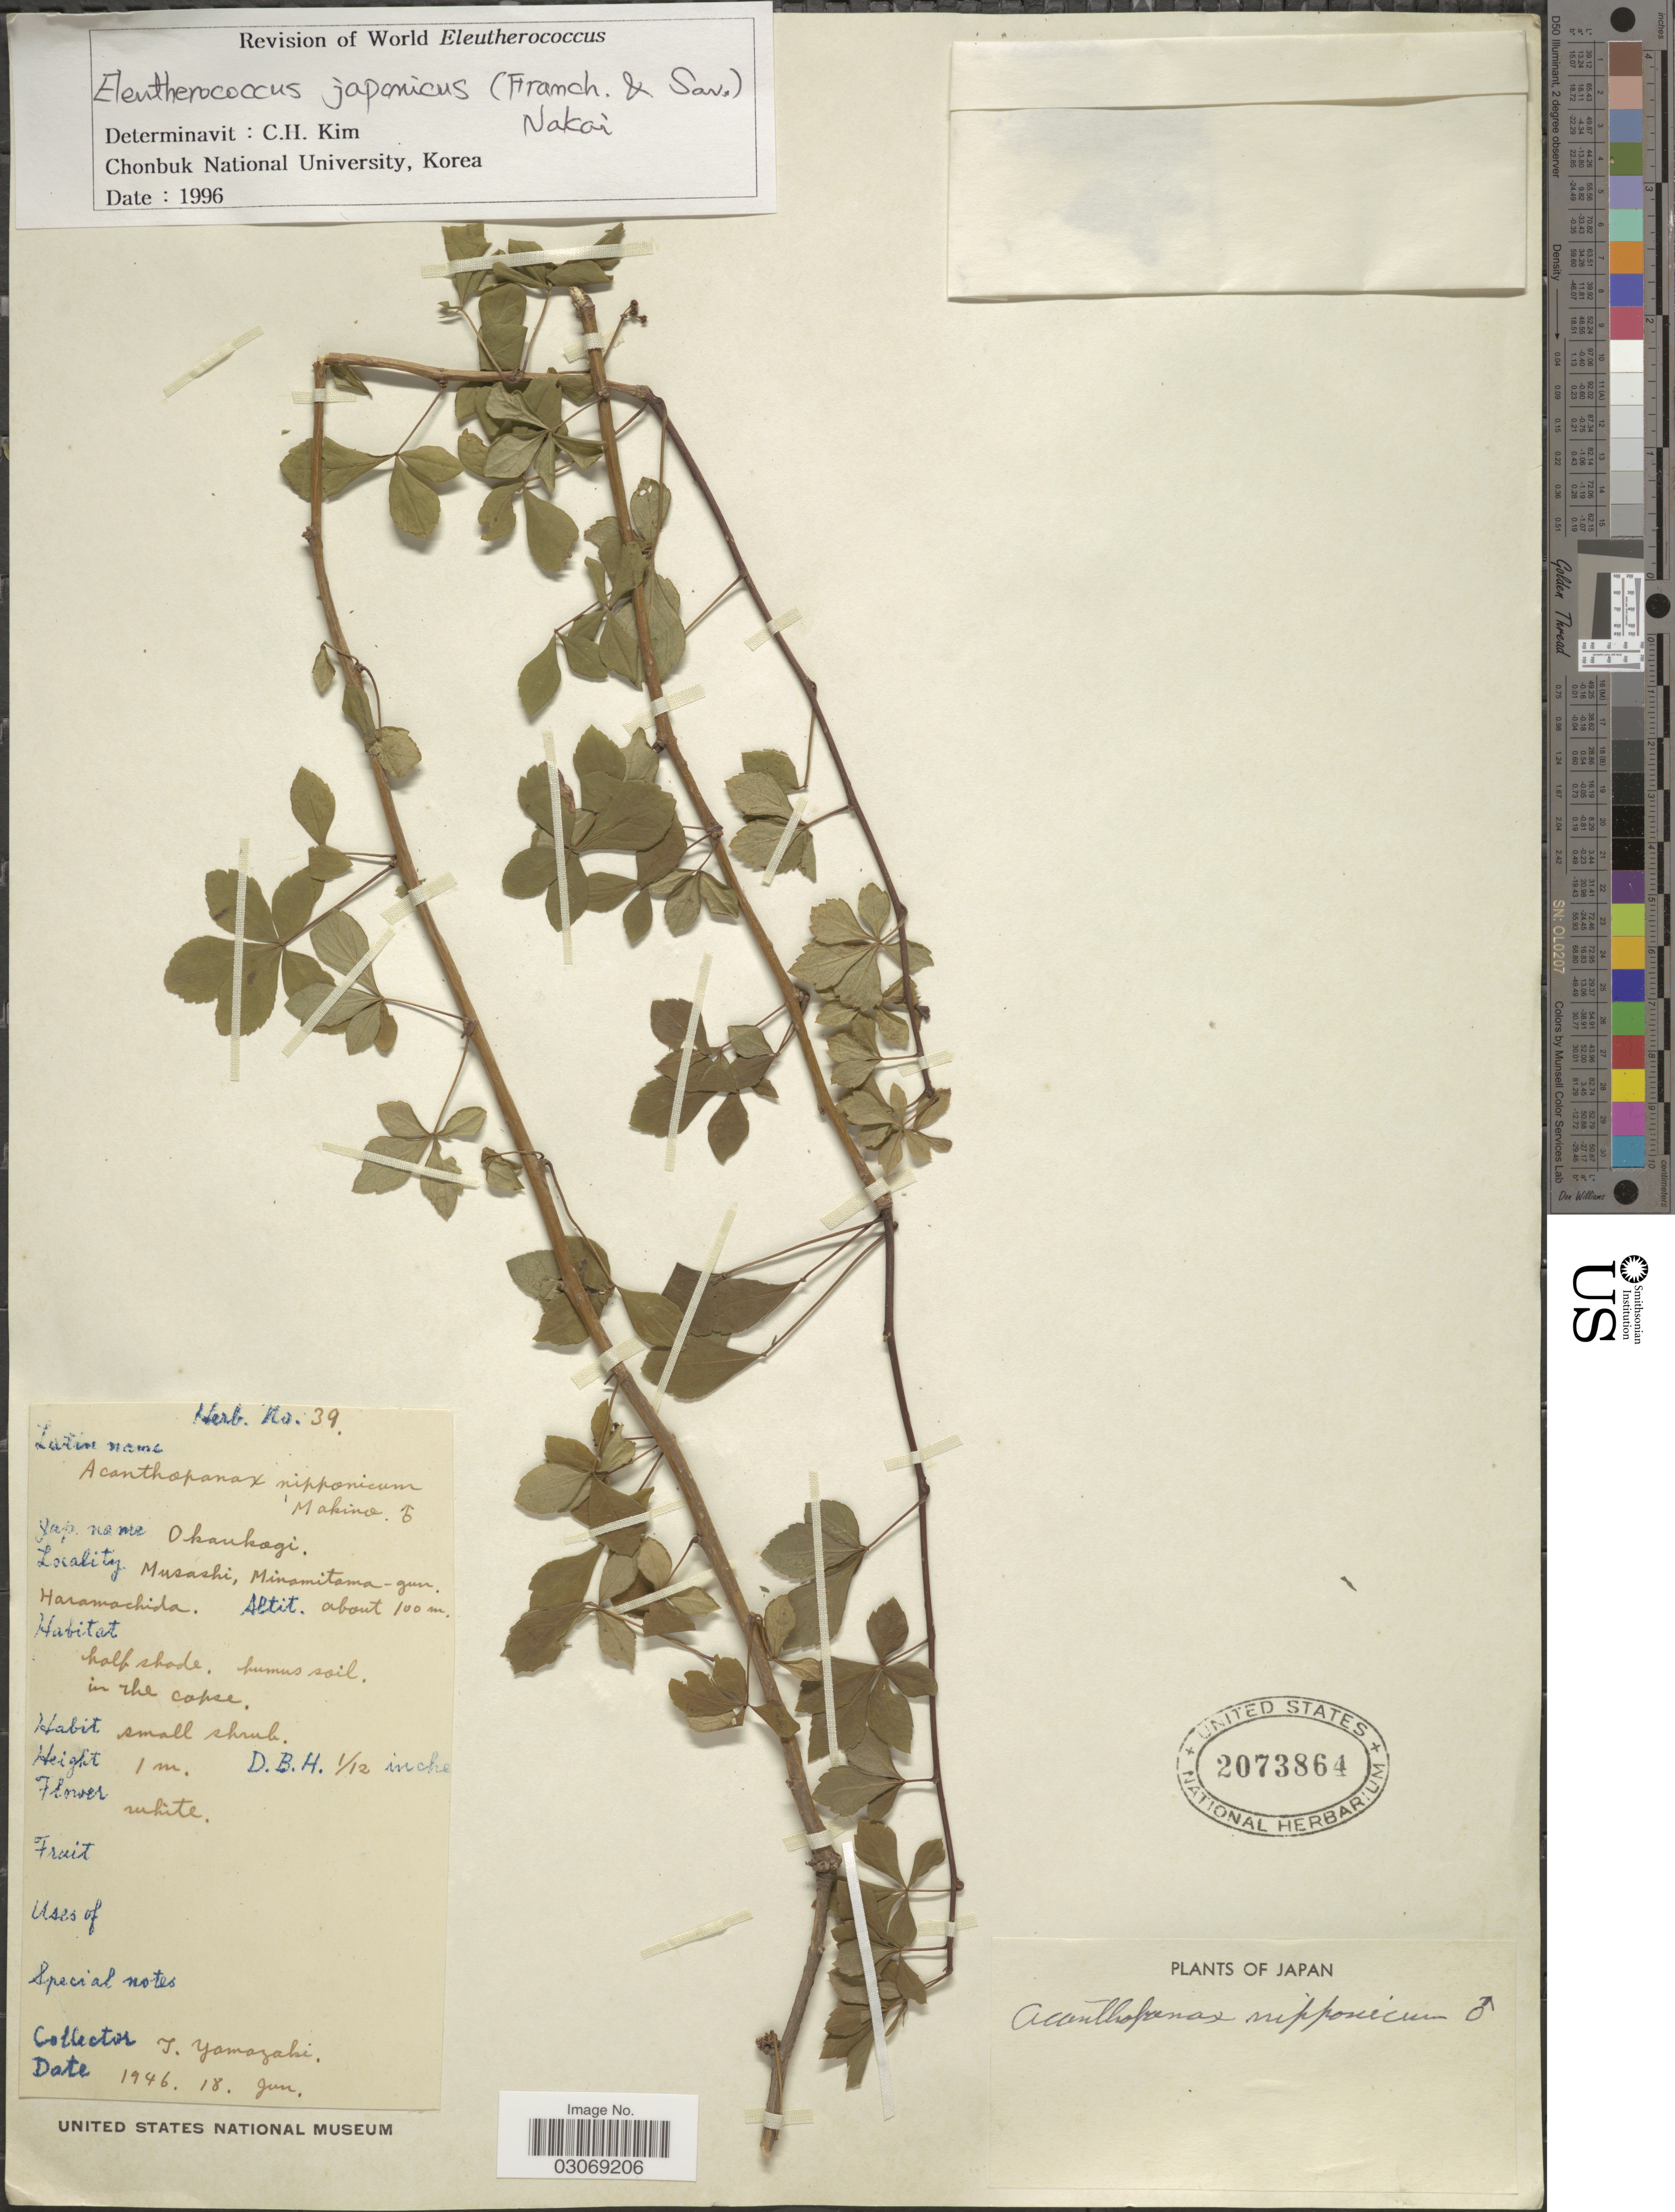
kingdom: Plantae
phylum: Tracheophyta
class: Magnoliopsida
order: Apiales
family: Araliaceae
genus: Eleutherococcus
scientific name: Eleutherococcus japonicus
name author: (Harms) Nakai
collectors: T. Yamazaki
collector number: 39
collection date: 1946-06-18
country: Japan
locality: Musashi, Miramitana-gun Haramachida.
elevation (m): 100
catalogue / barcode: US 2073864